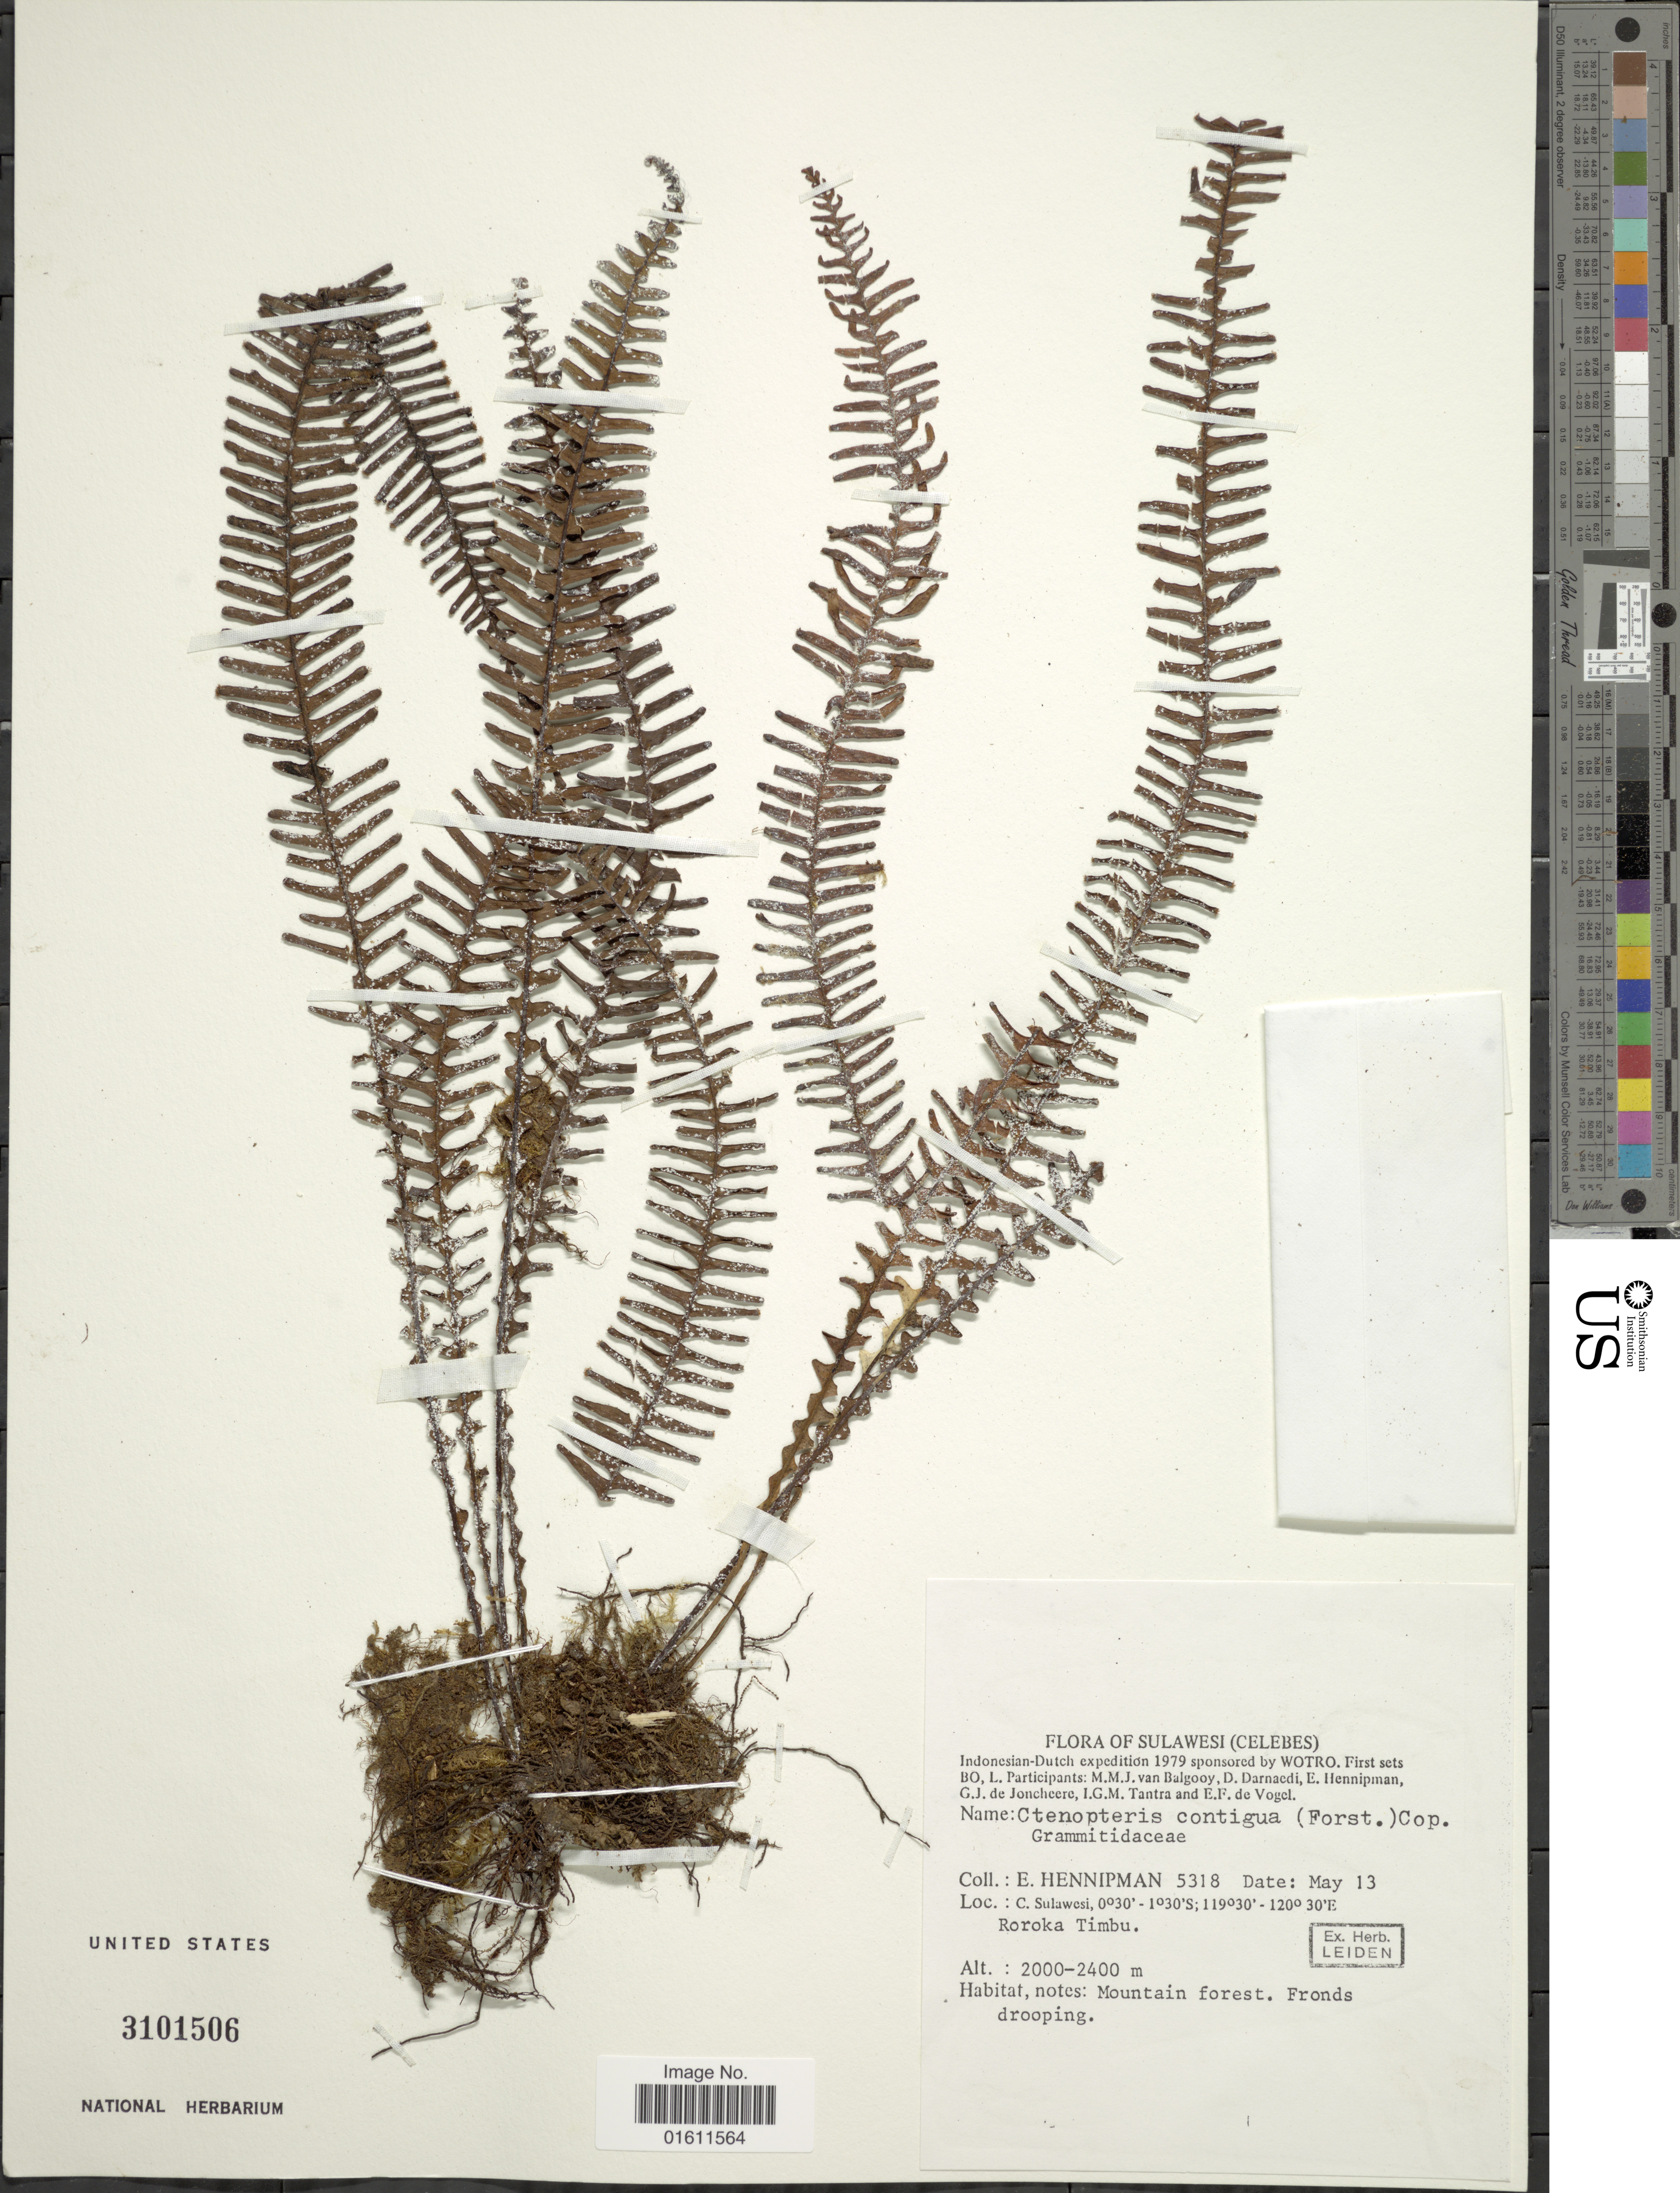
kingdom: Plantae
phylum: Tracheophyta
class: Polypodiopsida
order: Polypodiales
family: Polypodiaceae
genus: Prosaptia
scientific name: Prosaptia contigua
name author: (G. Forst.) Presl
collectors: E. Hennipman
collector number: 5318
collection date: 1979-05-13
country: Indonesia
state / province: Sulawesi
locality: Celebes, C. Sulawesi, Roroka Timbu.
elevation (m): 2000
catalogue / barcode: US 3101506